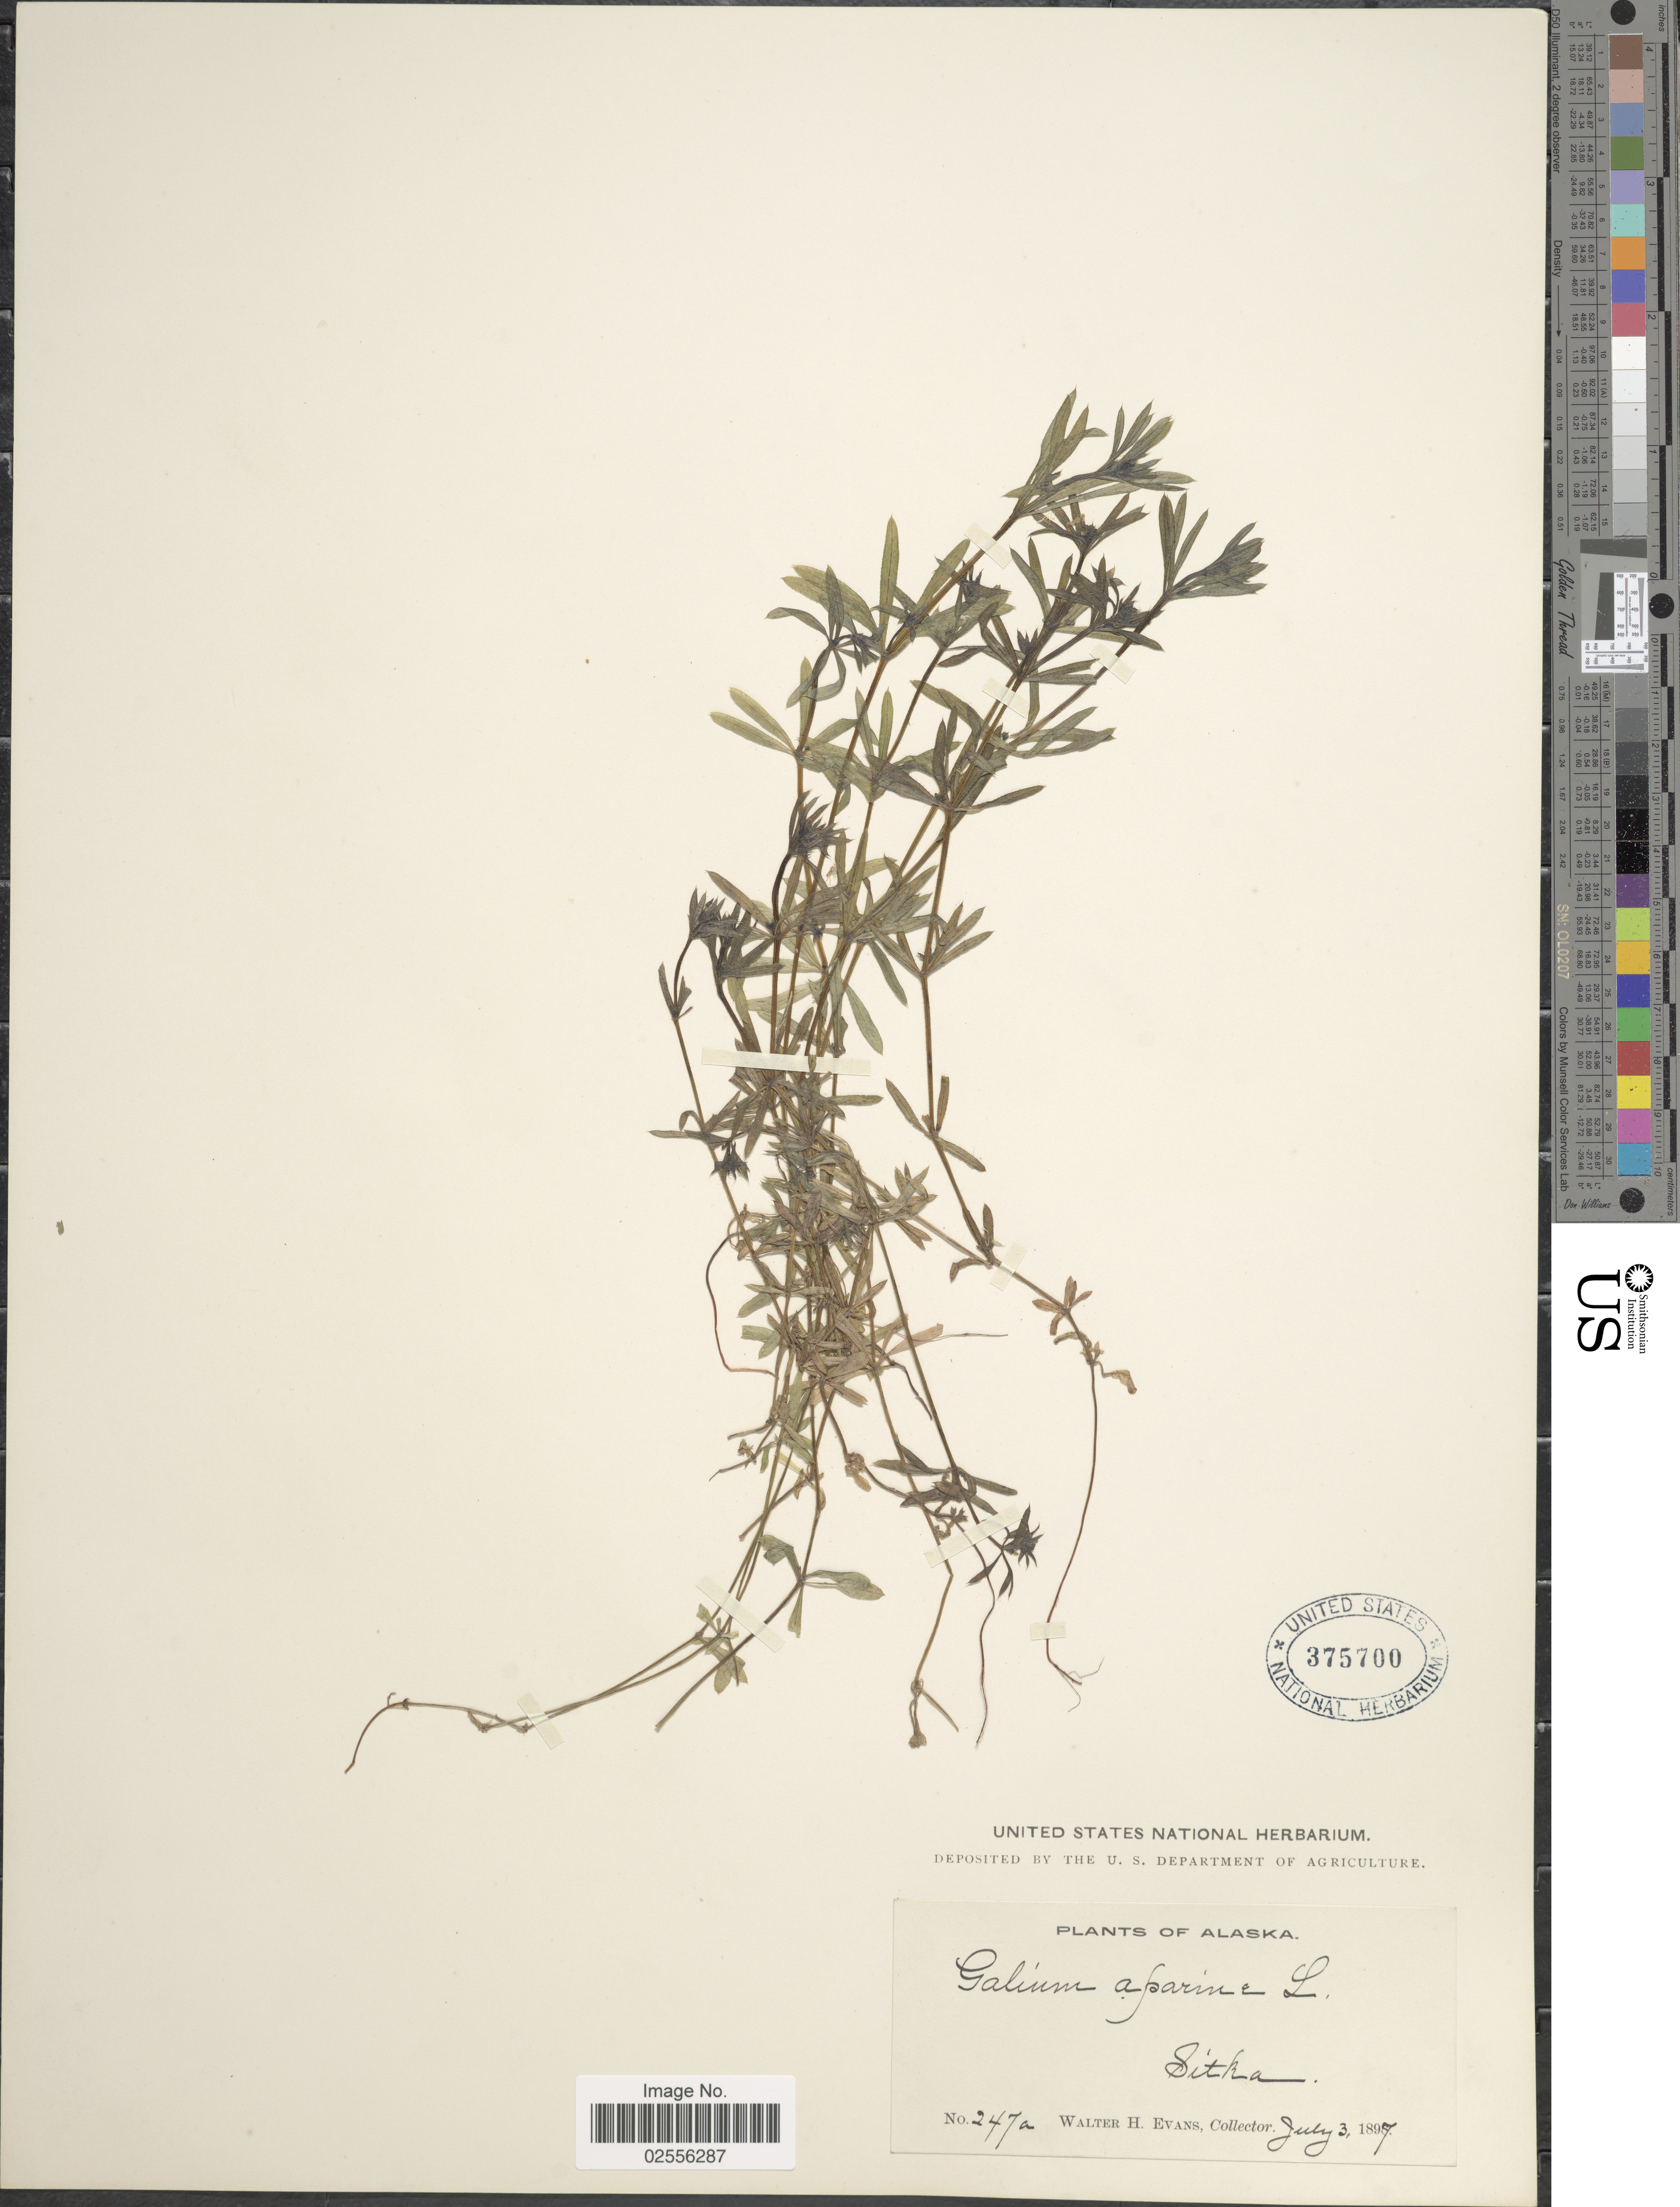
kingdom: Plantae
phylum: Tracheophyta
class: Magnoliopsida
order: Gentianales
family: Rubiaceae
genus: Galium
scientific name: Galium aparine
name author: L.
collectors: W. H. Evans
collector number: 247a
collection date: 1897-07-03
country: United States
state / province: Alaska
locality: Sitka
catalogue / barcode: US 375700